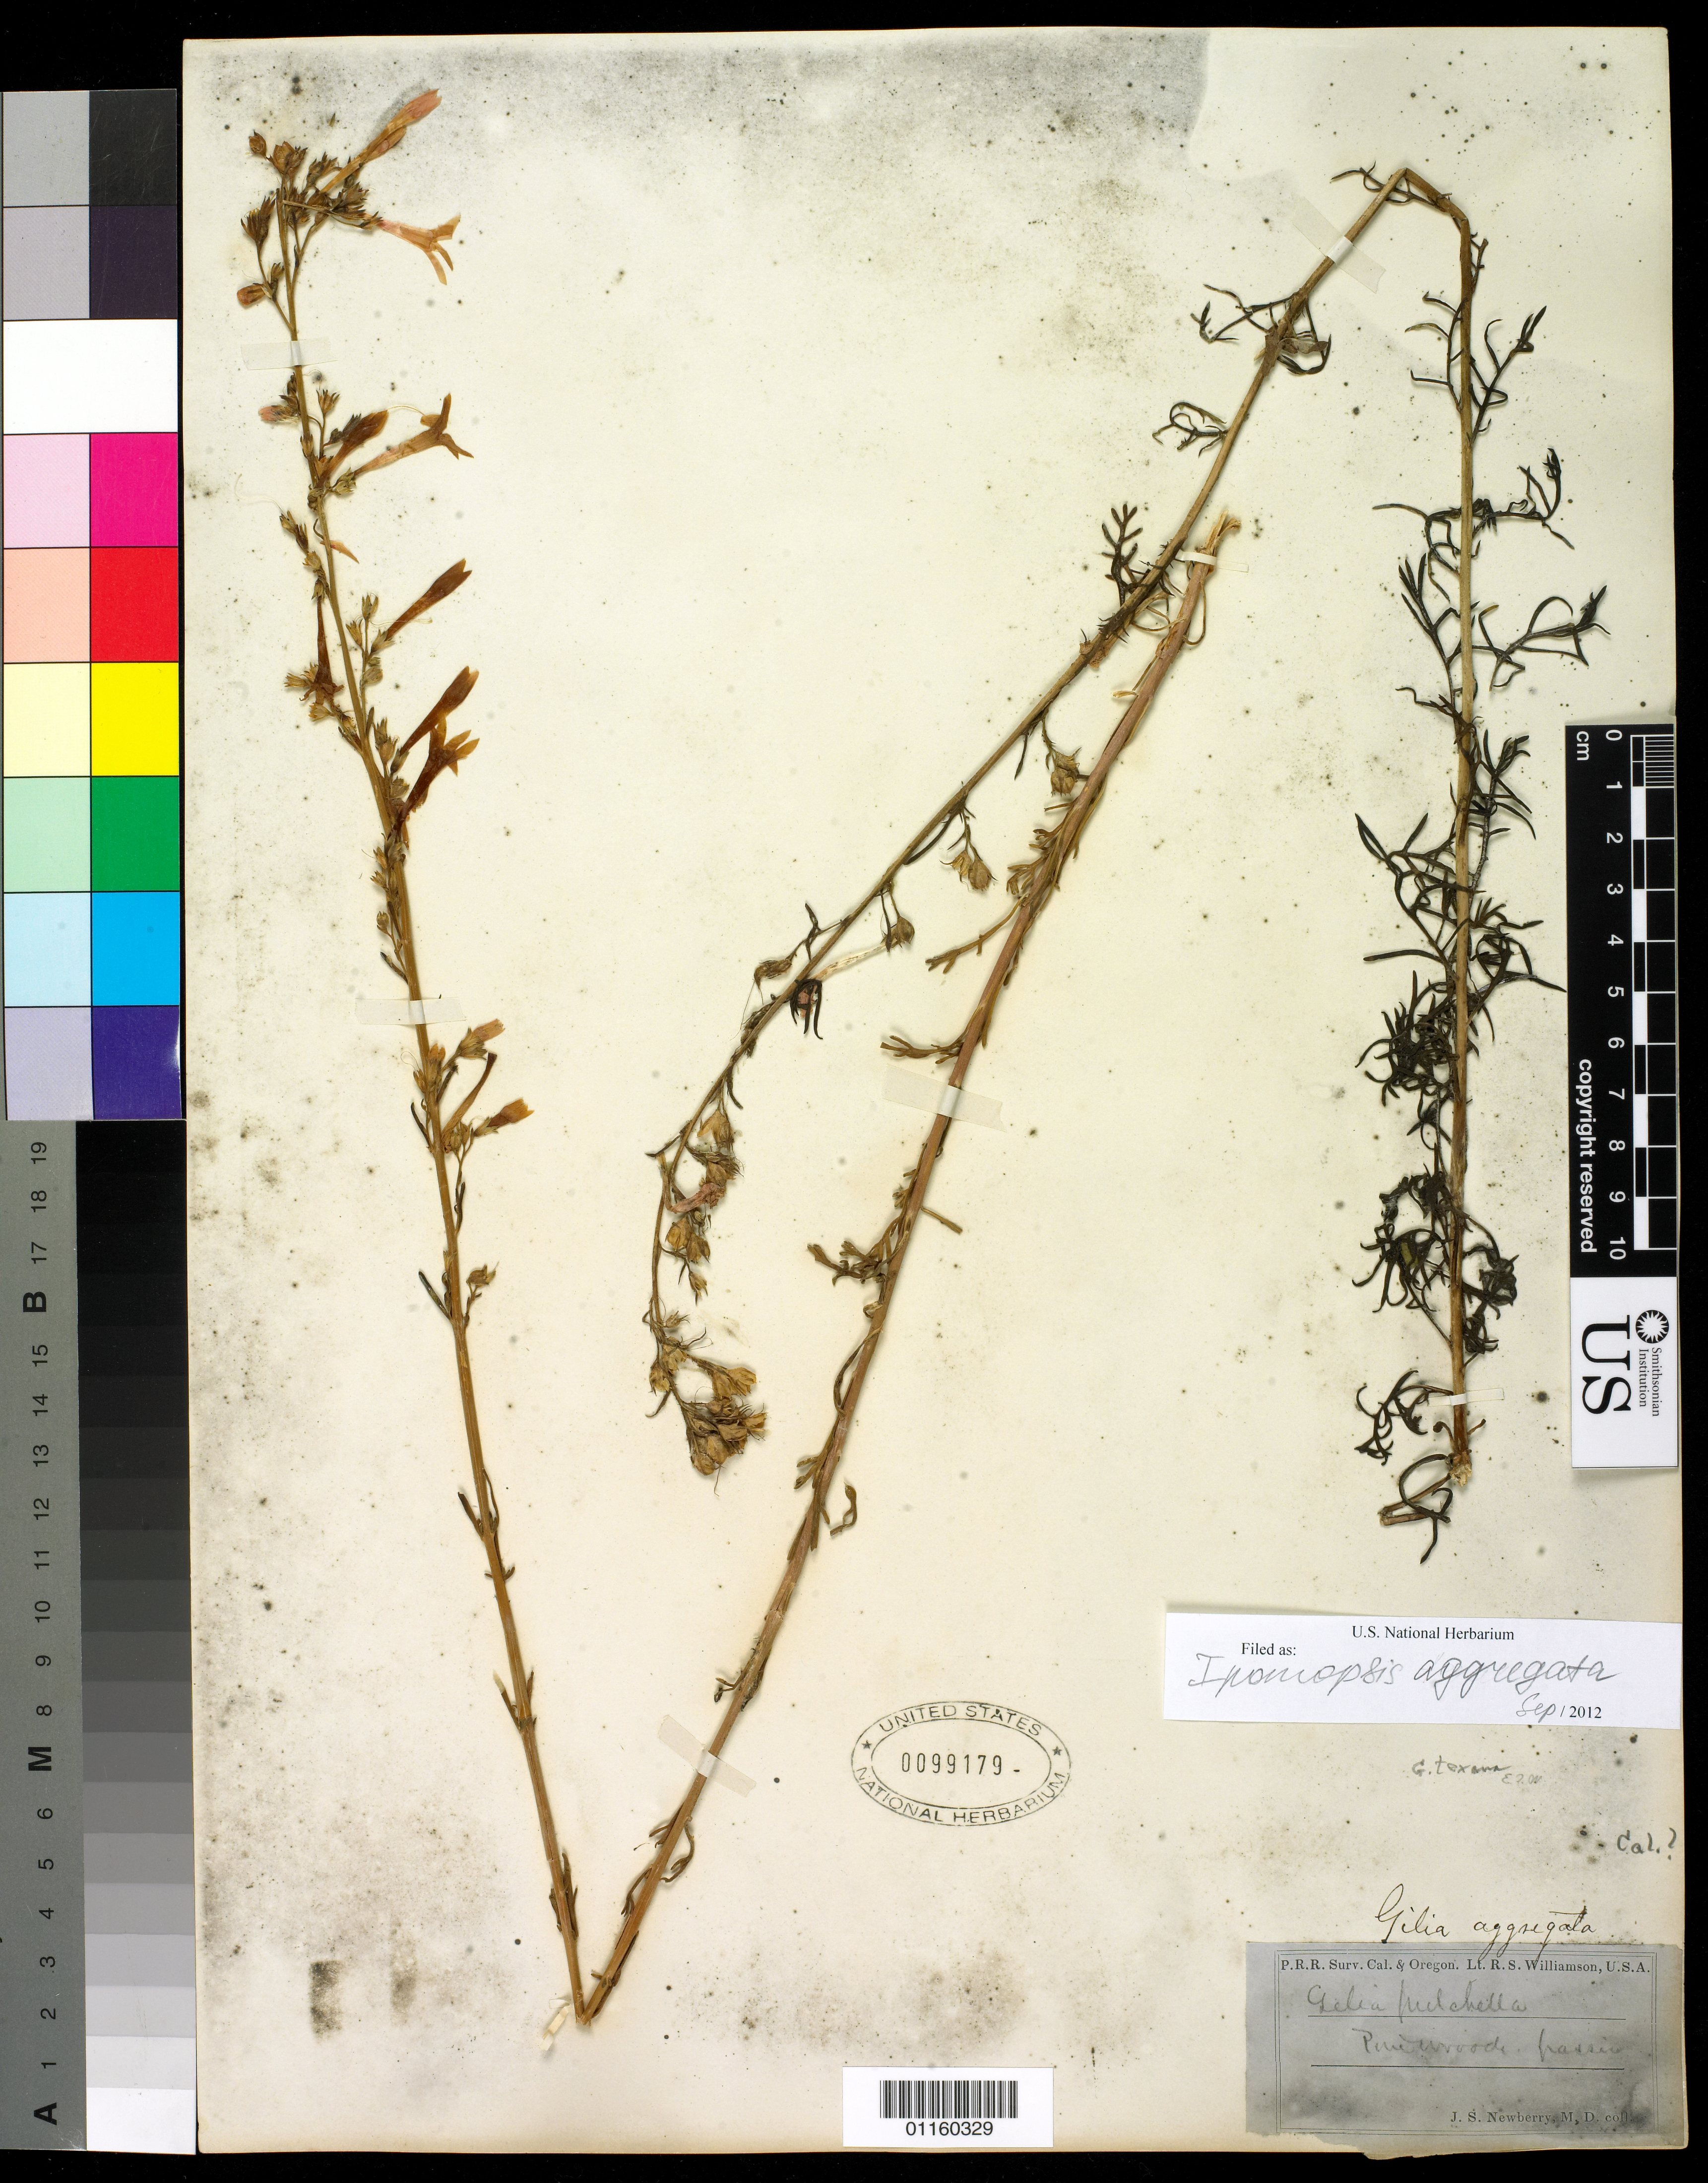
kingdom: Plantae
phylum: Tracheophyta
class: Magnoliopsida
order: Ericales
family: Polemoniaceae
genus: Ipomopsis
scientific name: Ipomopsis aggregata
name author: (Pursh) V.E. Grant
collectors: J. S. Newberry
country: United States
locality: California or Oregon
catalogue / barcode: US 99179